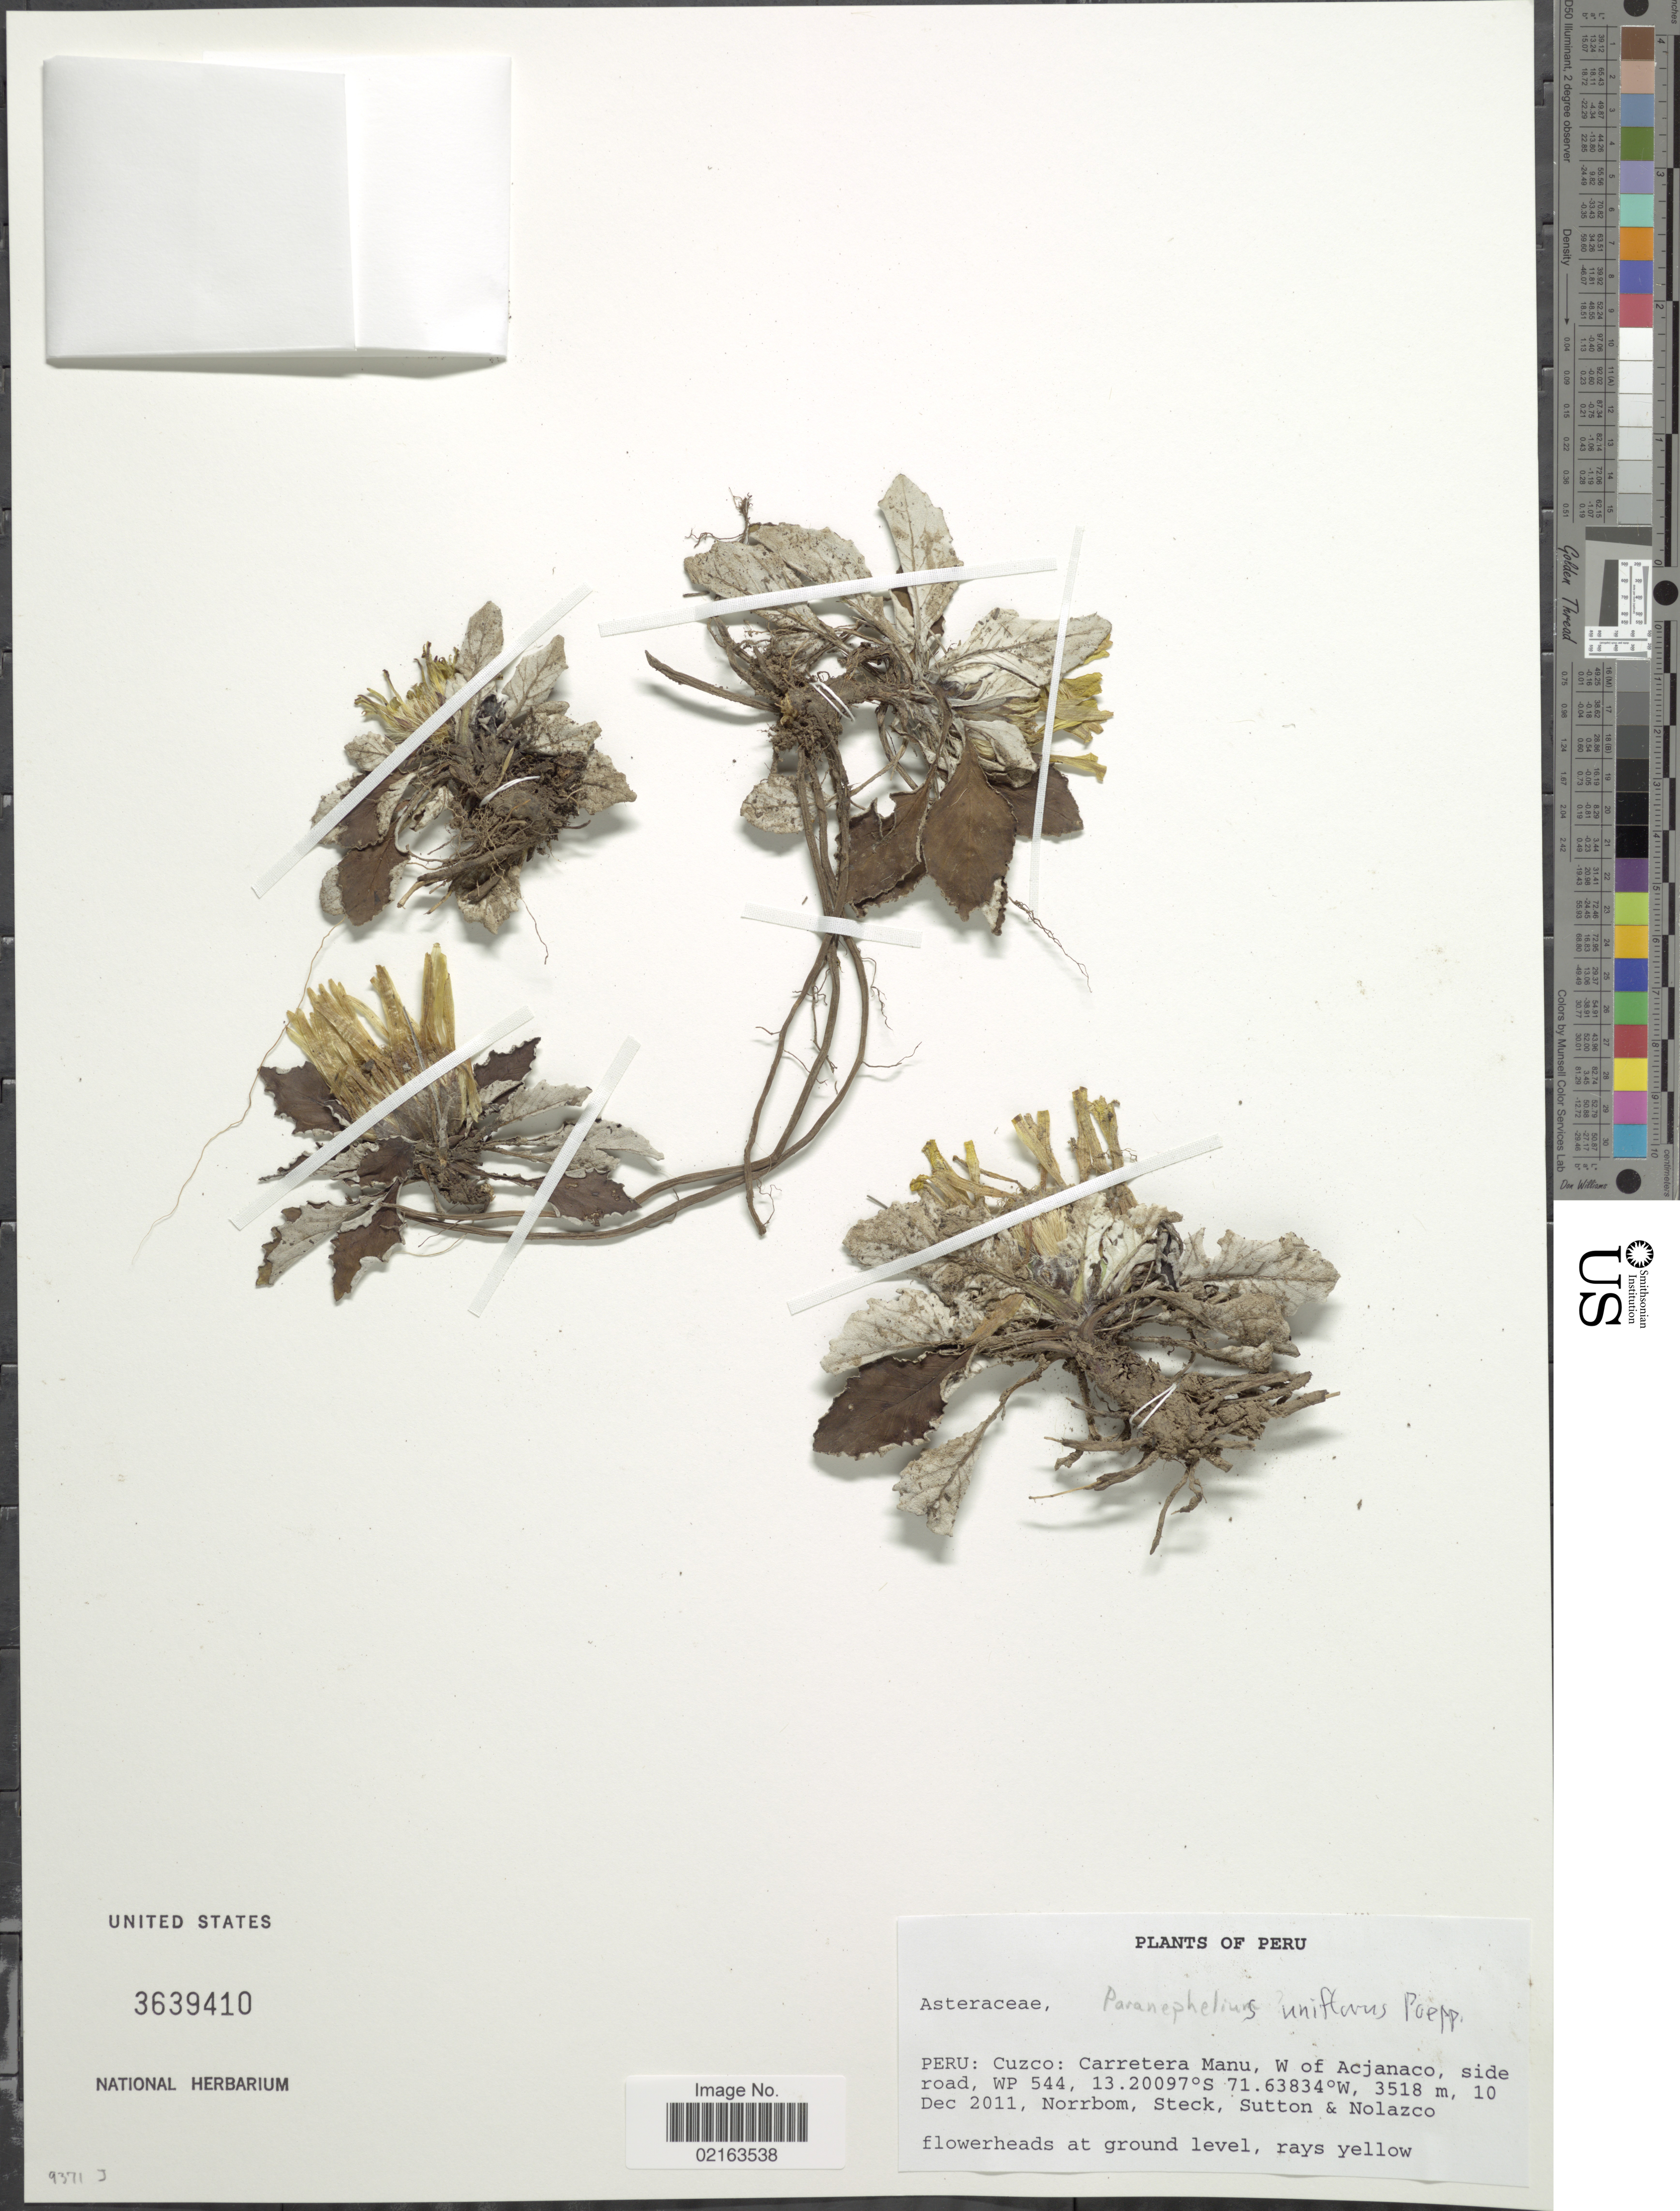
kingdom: Plantae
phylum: Tracheophyta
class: Magnoliopsida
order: Asterales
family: Asteraceae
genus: Paranephelius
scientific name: Paranephelius uniflorus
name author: Poepp. & Endl.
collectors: A. L. Norrbom, Steck, Sutton, -- & Nolazco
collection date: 2011-12-10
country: Peru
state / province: Cusco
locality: Peru: Cuzco: Carretera Manu, W of Acjanaco, side road, WP 544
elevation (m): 3518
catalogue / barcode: US 3639410